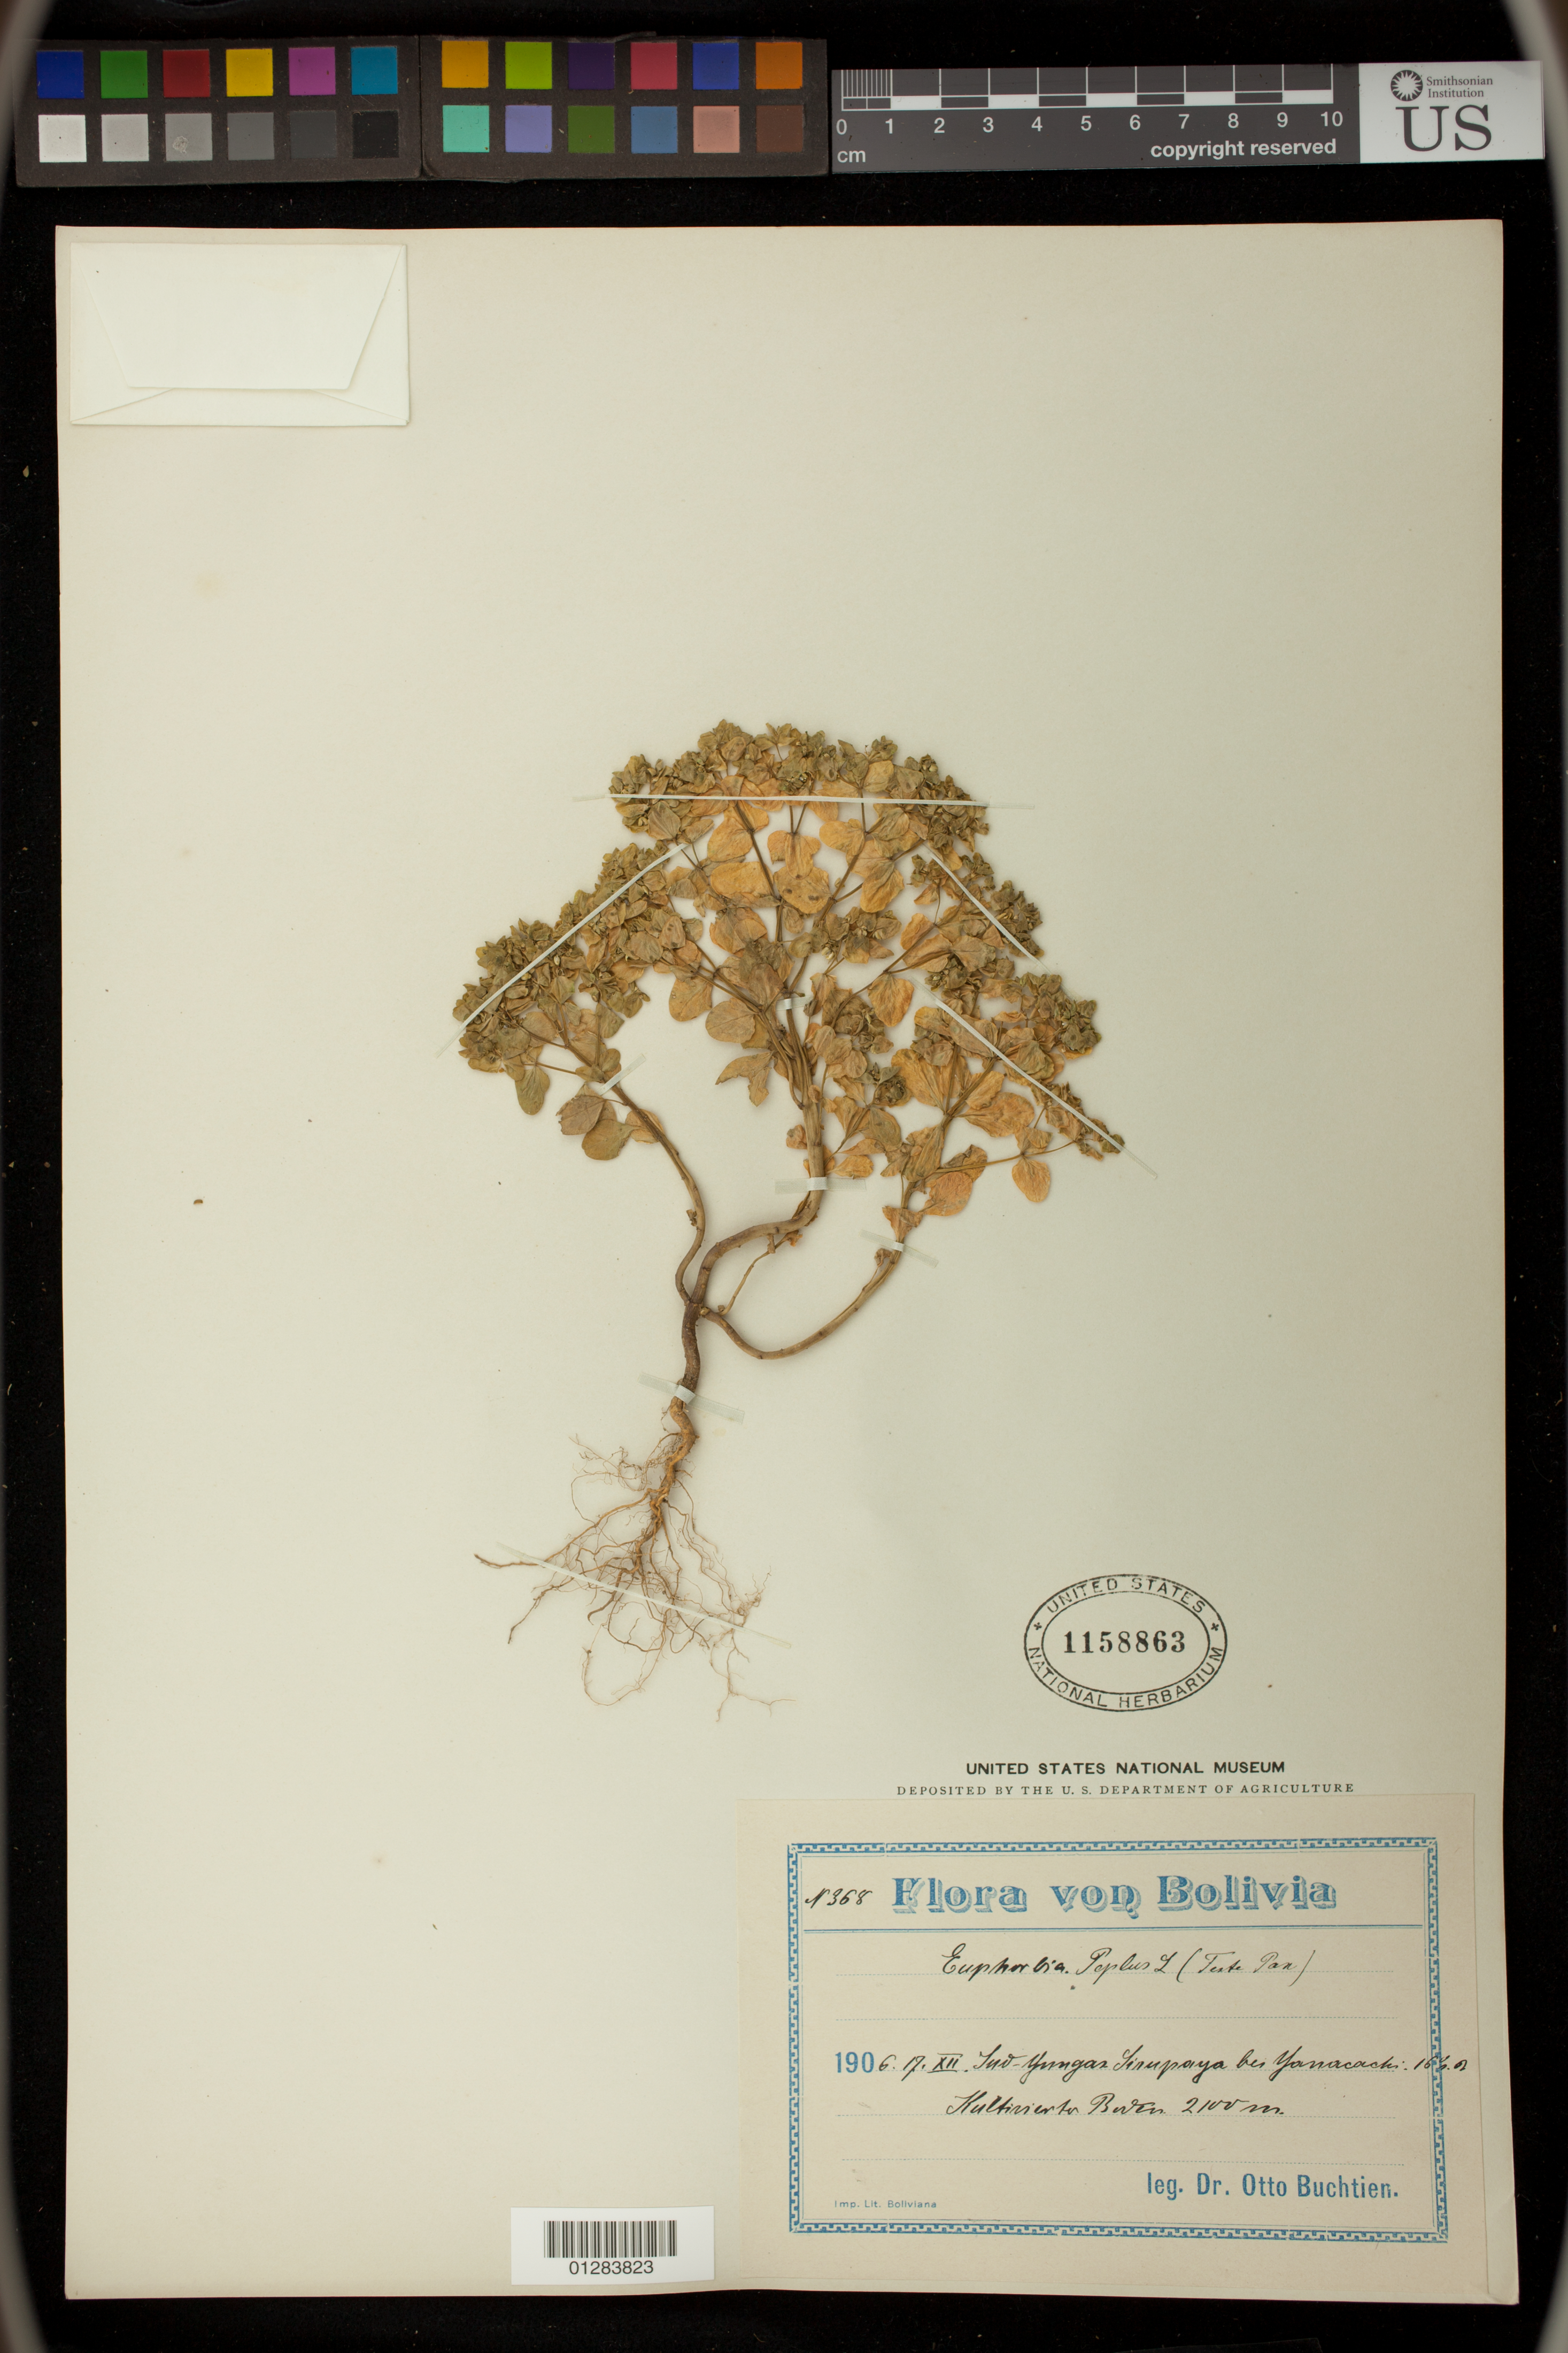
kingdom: Plantae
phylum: Tracheophyta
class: Magnoliopsida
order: Malpighiales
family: Euphorbiaceae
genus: Euphorbia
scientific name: Euphorbia peplus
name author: L.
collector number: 1368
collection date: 1906-12-19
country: Bolivia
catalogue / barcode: US 1158863